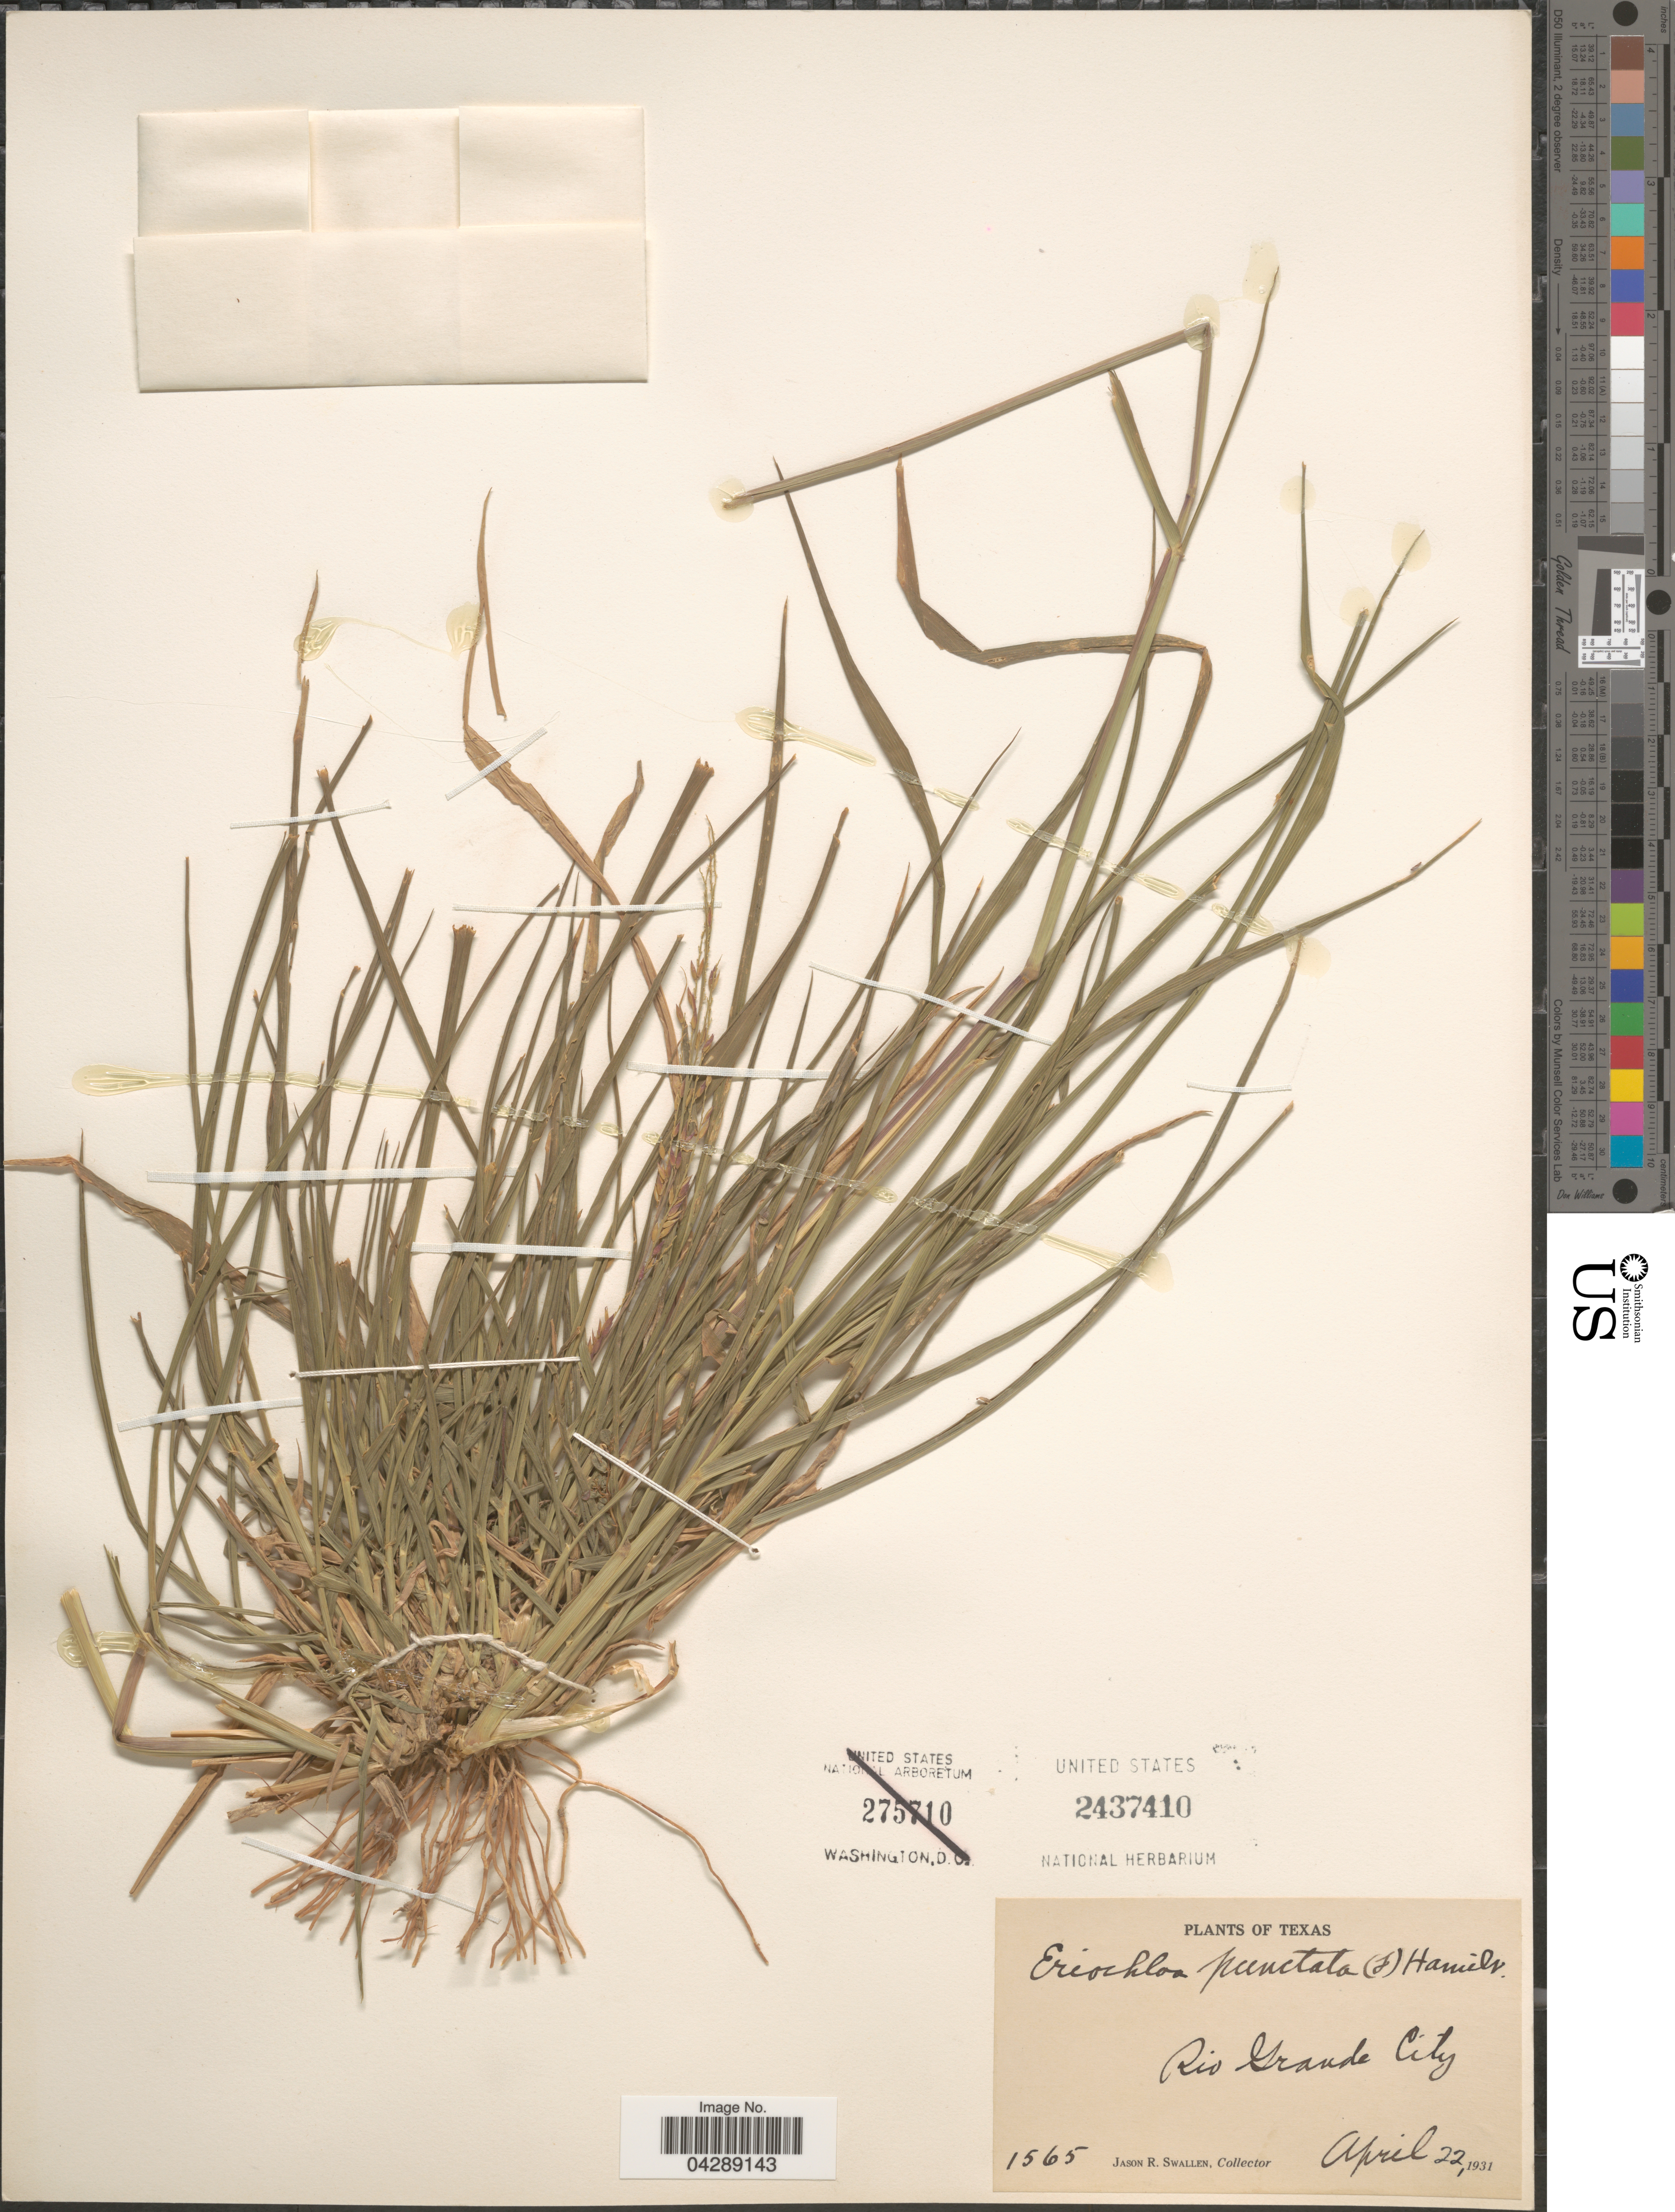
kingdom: Plantae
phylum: Tracheophyta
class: Liliopsida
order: Poales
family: Poaceae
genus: Eriochloa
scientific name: Eriochloa punctata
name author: (L.) Desv. ex Ham.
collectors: J. R. Swallen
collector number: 1565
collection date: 1931-04-22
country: United States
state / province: Texas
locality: Rio Grande City.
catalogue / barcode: US 2437410